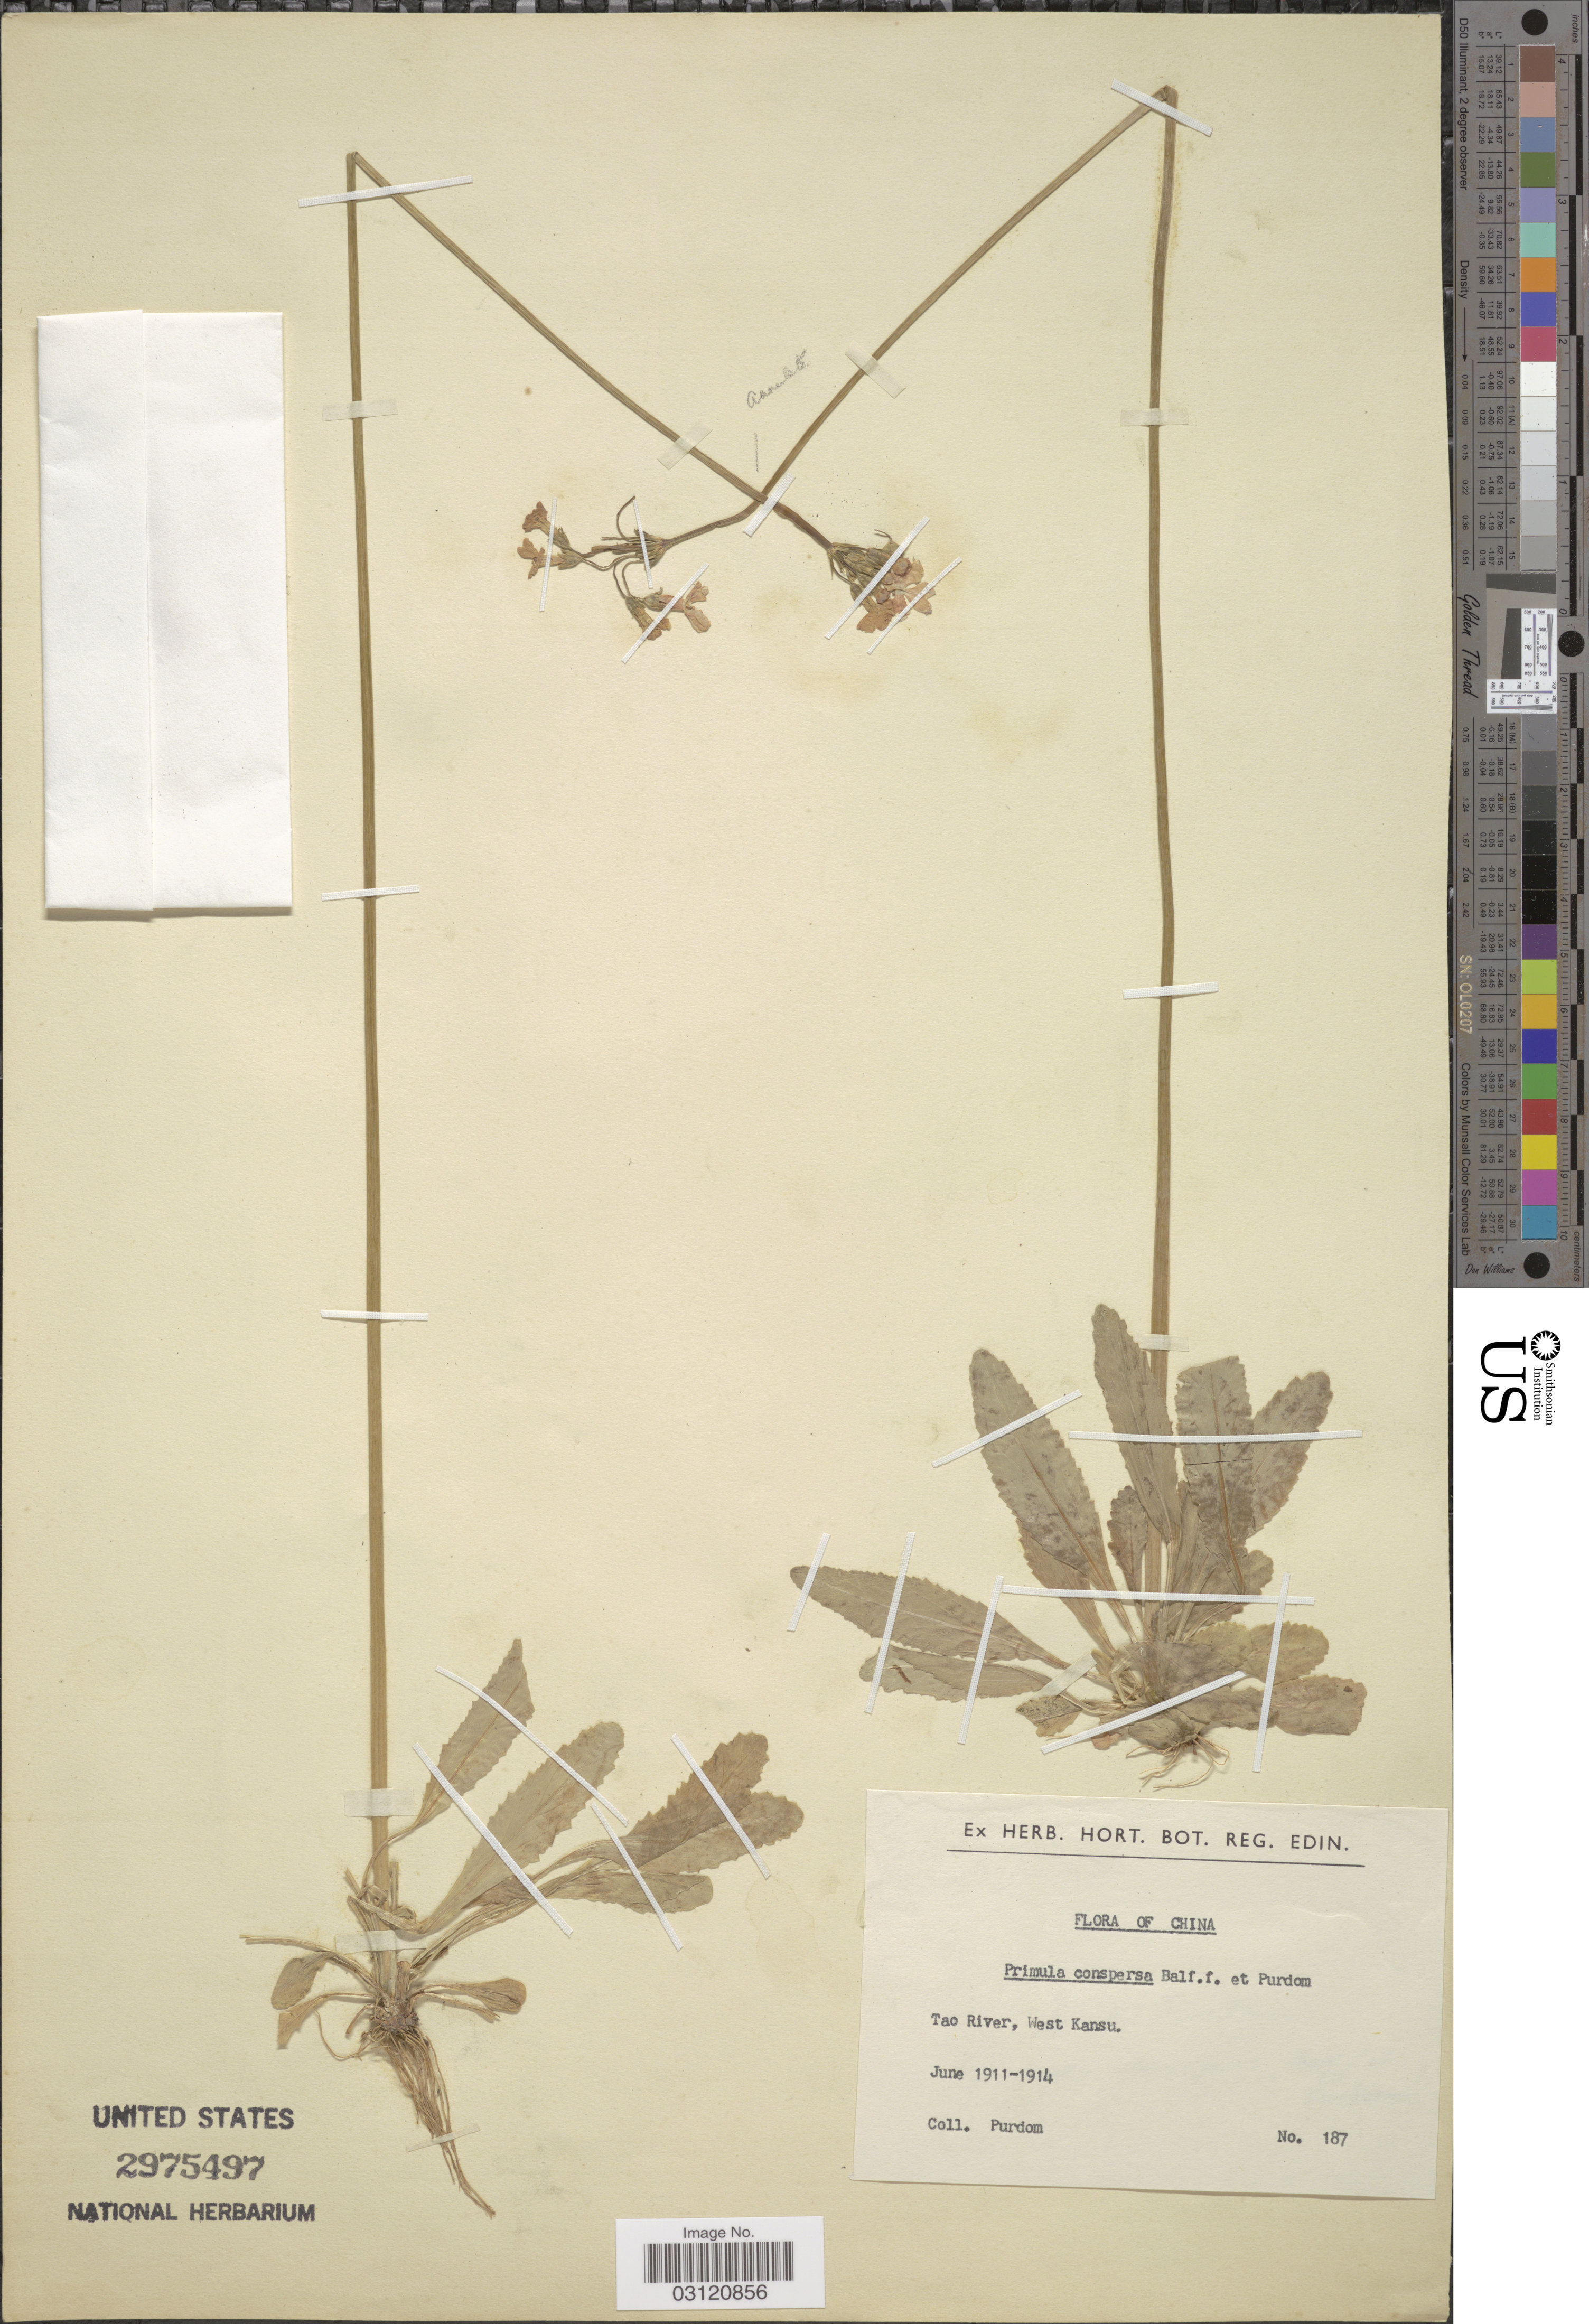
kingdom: Plantae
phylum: Tracheophyta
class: Magnoliopsida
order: Ericales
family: Primulaceae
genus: Primula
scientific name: Primula conspersa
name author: Balf. f. & Purdom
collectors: W. Purdom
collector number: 187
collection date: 1911-06/1914-06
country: China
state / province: Gansu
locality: Tao River, West Kansu.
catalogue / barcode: US 2975497